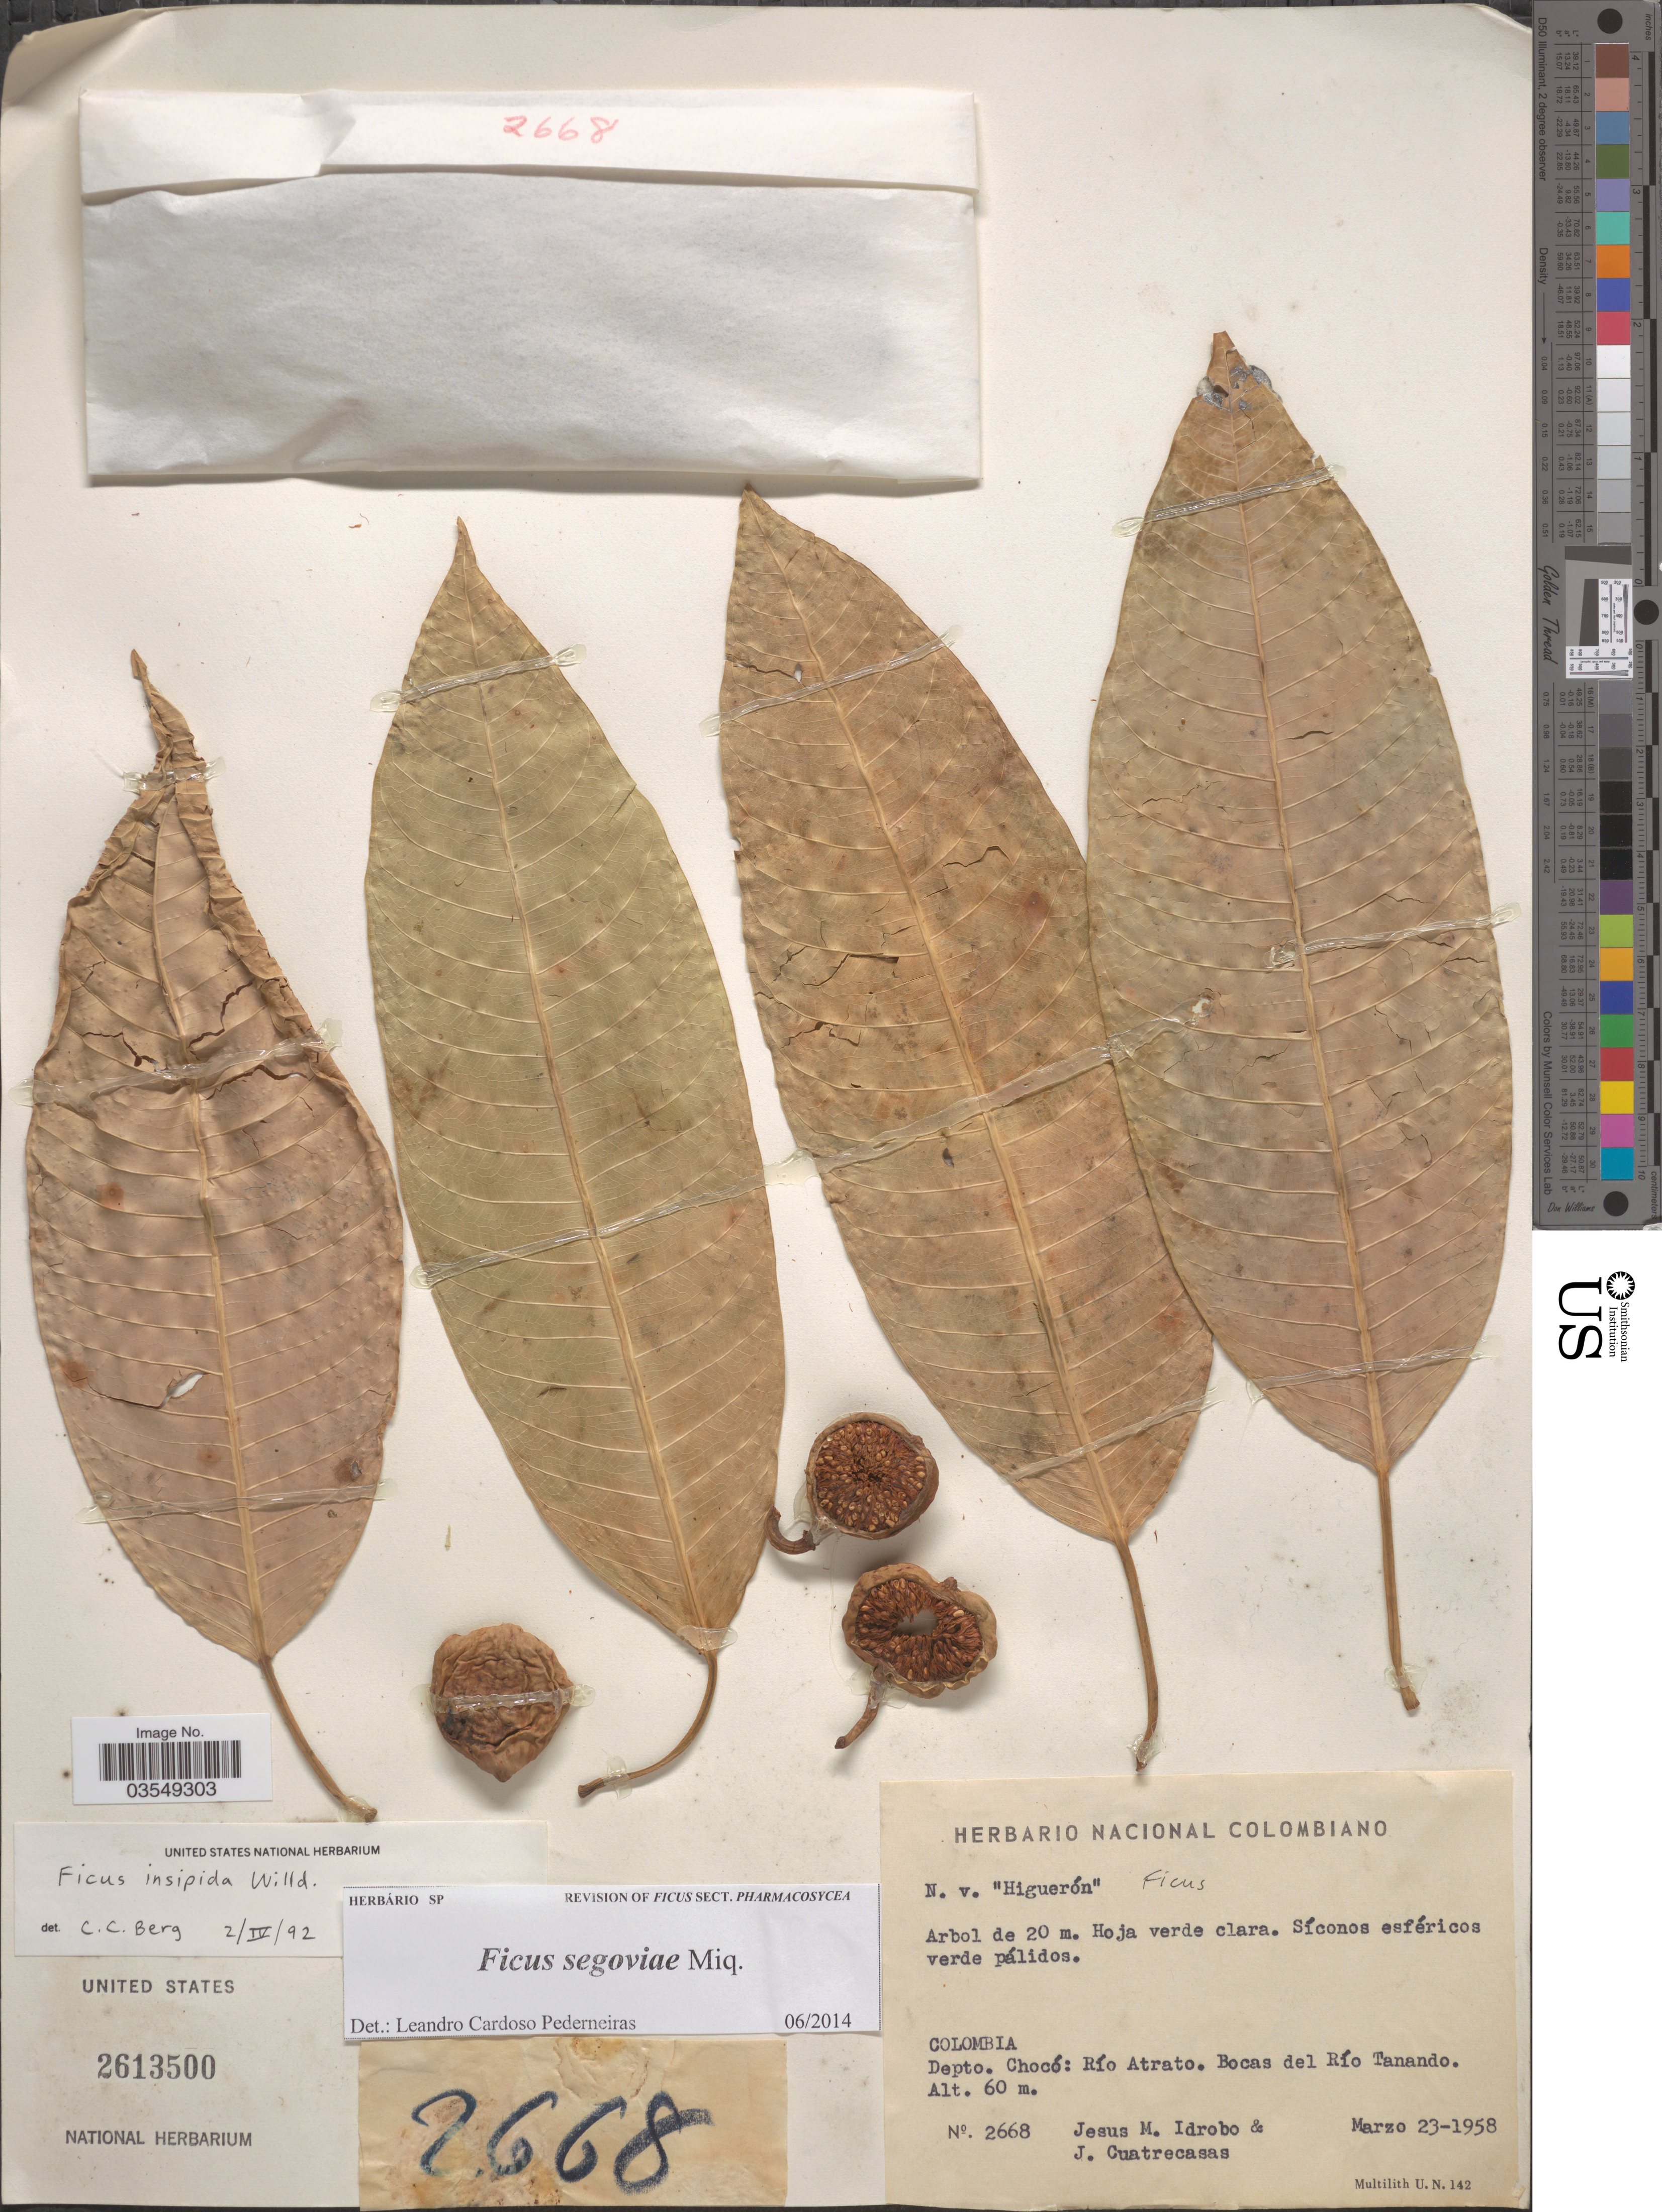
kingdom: Plantae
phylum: Tracheophyta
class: Magnoliopsida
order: Rosales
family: Moraceae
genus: Ficus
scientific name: Ficus segoviae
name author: Miq.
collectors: J. M. Idrobo & J. Cuatrecasas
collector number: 2668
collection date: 1958-03-23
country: Colombia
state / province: Chocó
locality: Depto. Chocó: Río Atrato. Bocas del Río Tanando.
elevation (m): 60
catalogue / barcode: US 2613500